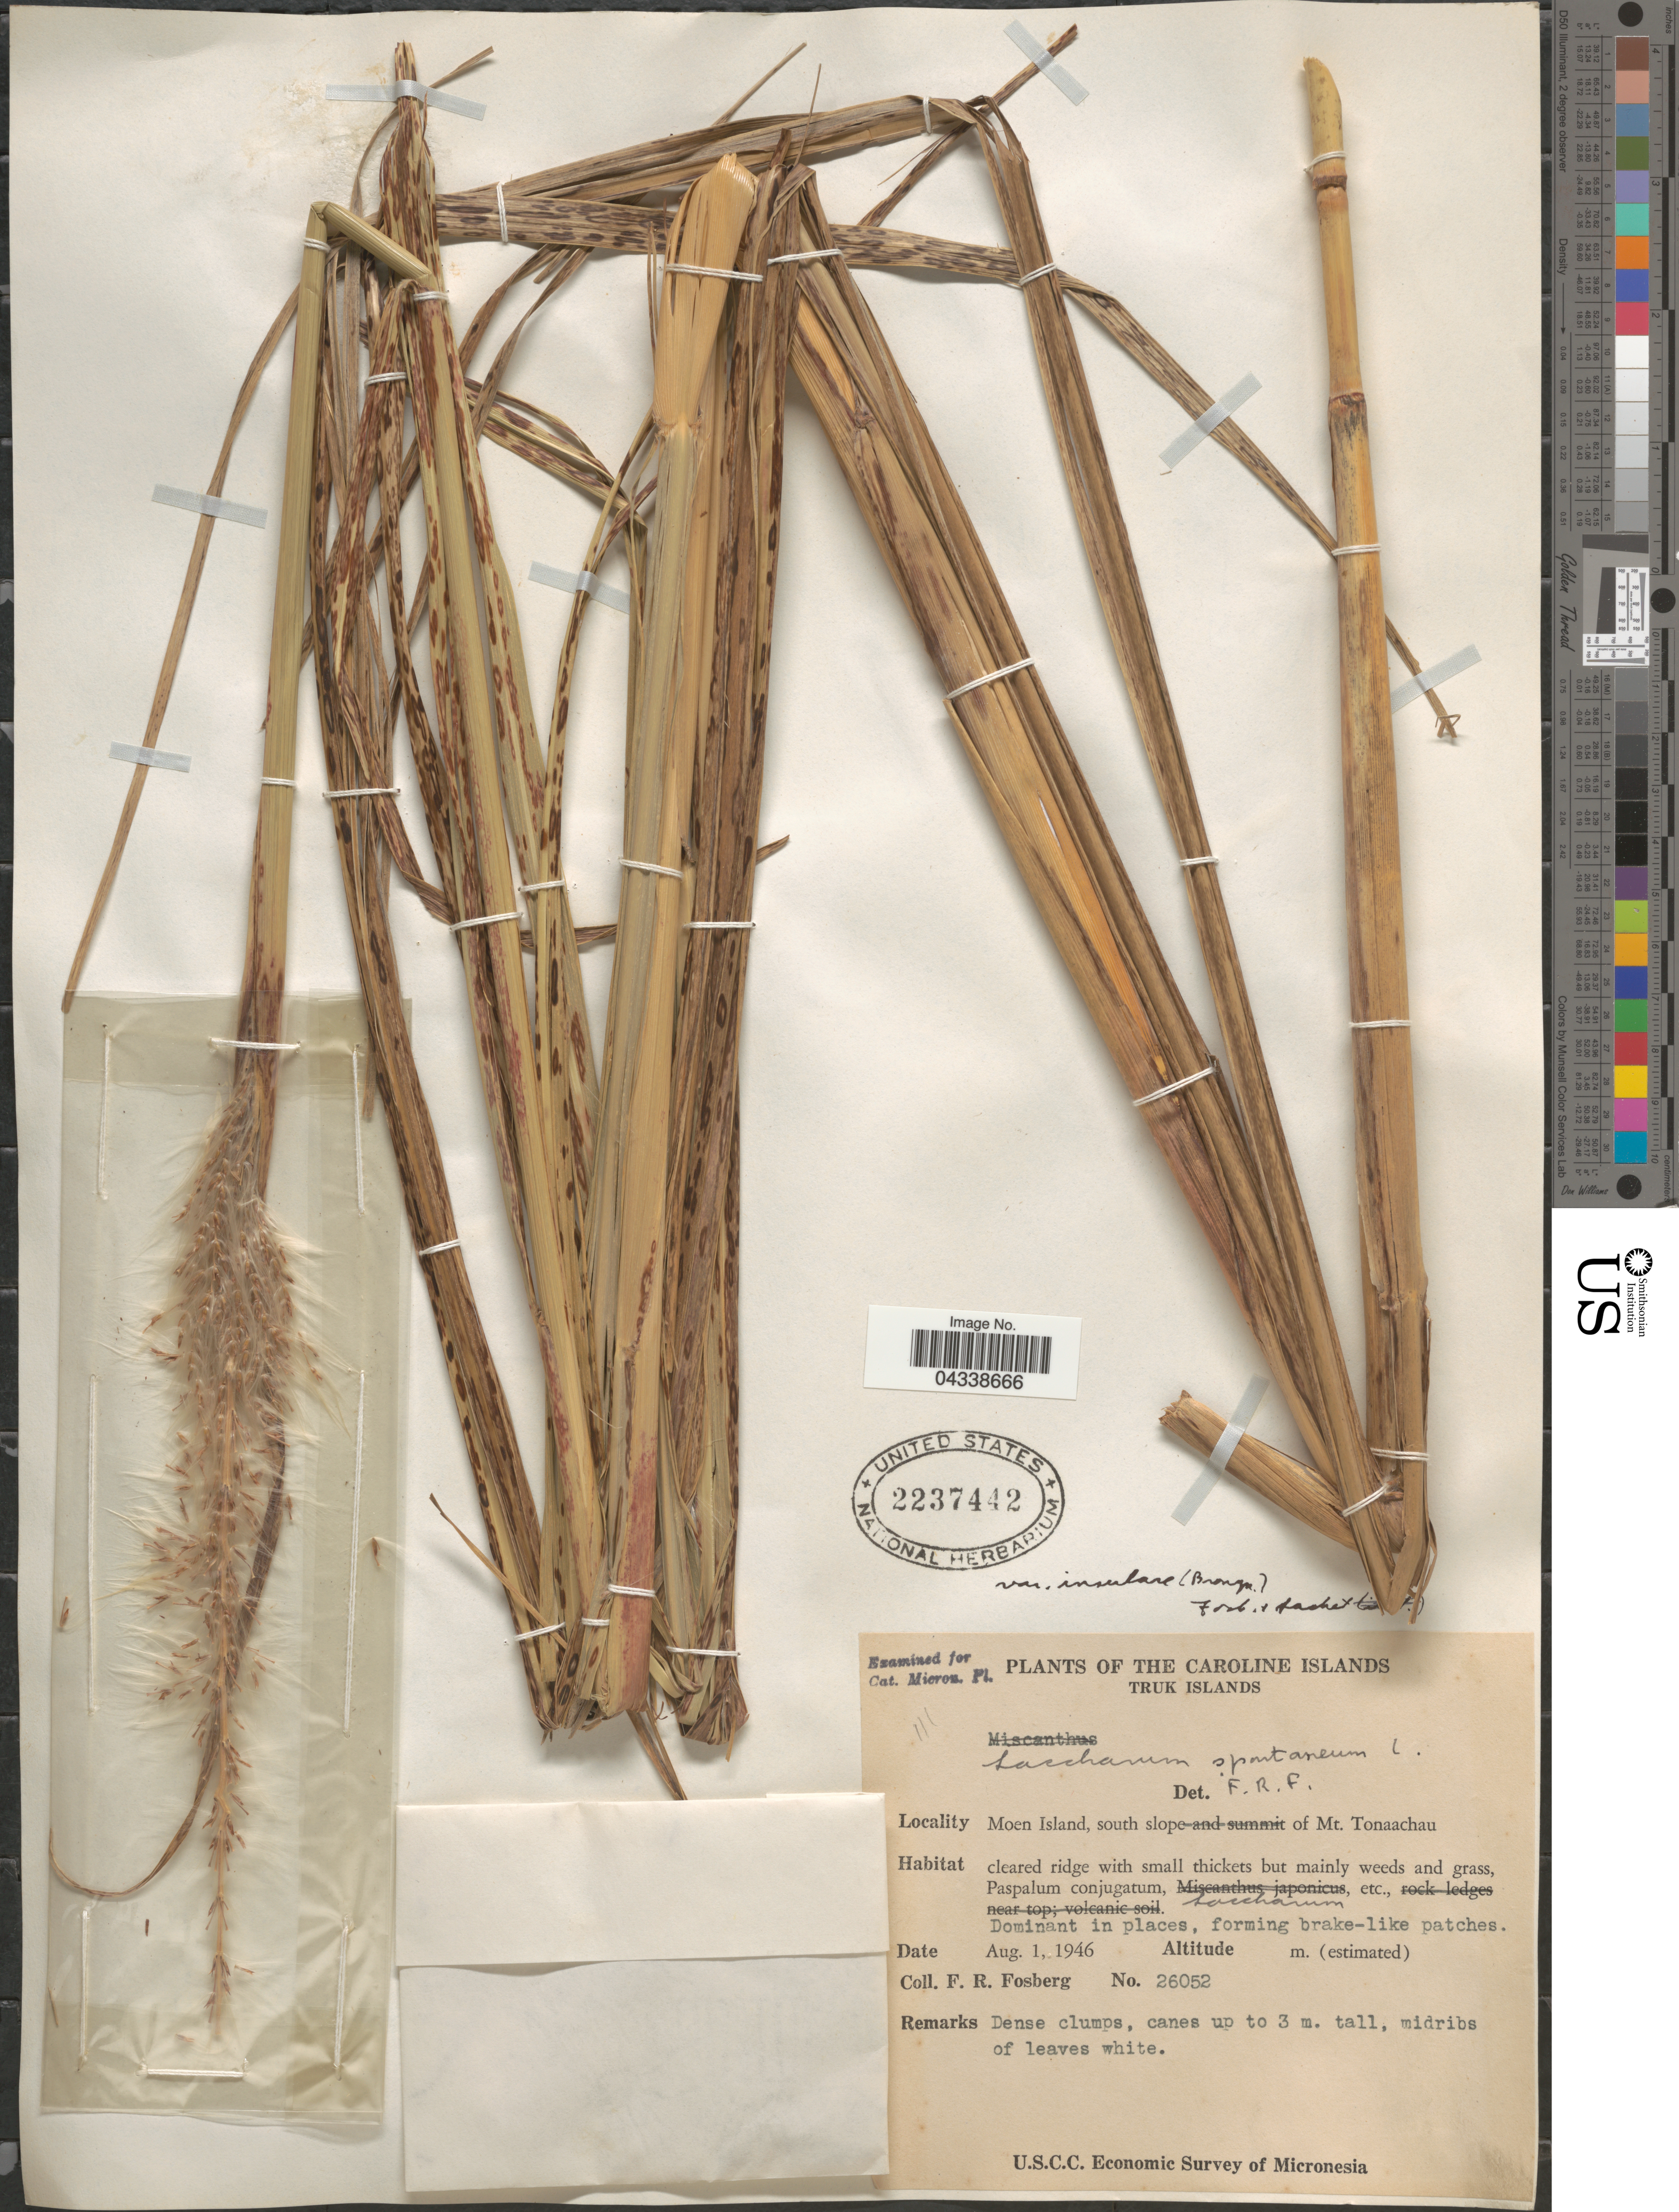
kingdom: Plantae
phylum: Tracheophyta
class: Liliopsida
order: Poales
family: Poaceae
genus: Saccharum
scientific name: Saccharum spontaneum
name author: L.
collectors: F. R. Fosberg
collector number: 26052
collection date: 1946-08-01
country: Micronesia, Federated States of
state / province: Truk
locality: The Caroline Islands. Truk Islands. Moen Island, south slope of Mt. Tonaachau. U.S.C.C. Economic Survey of Micronesia.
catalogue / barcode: US 2237442